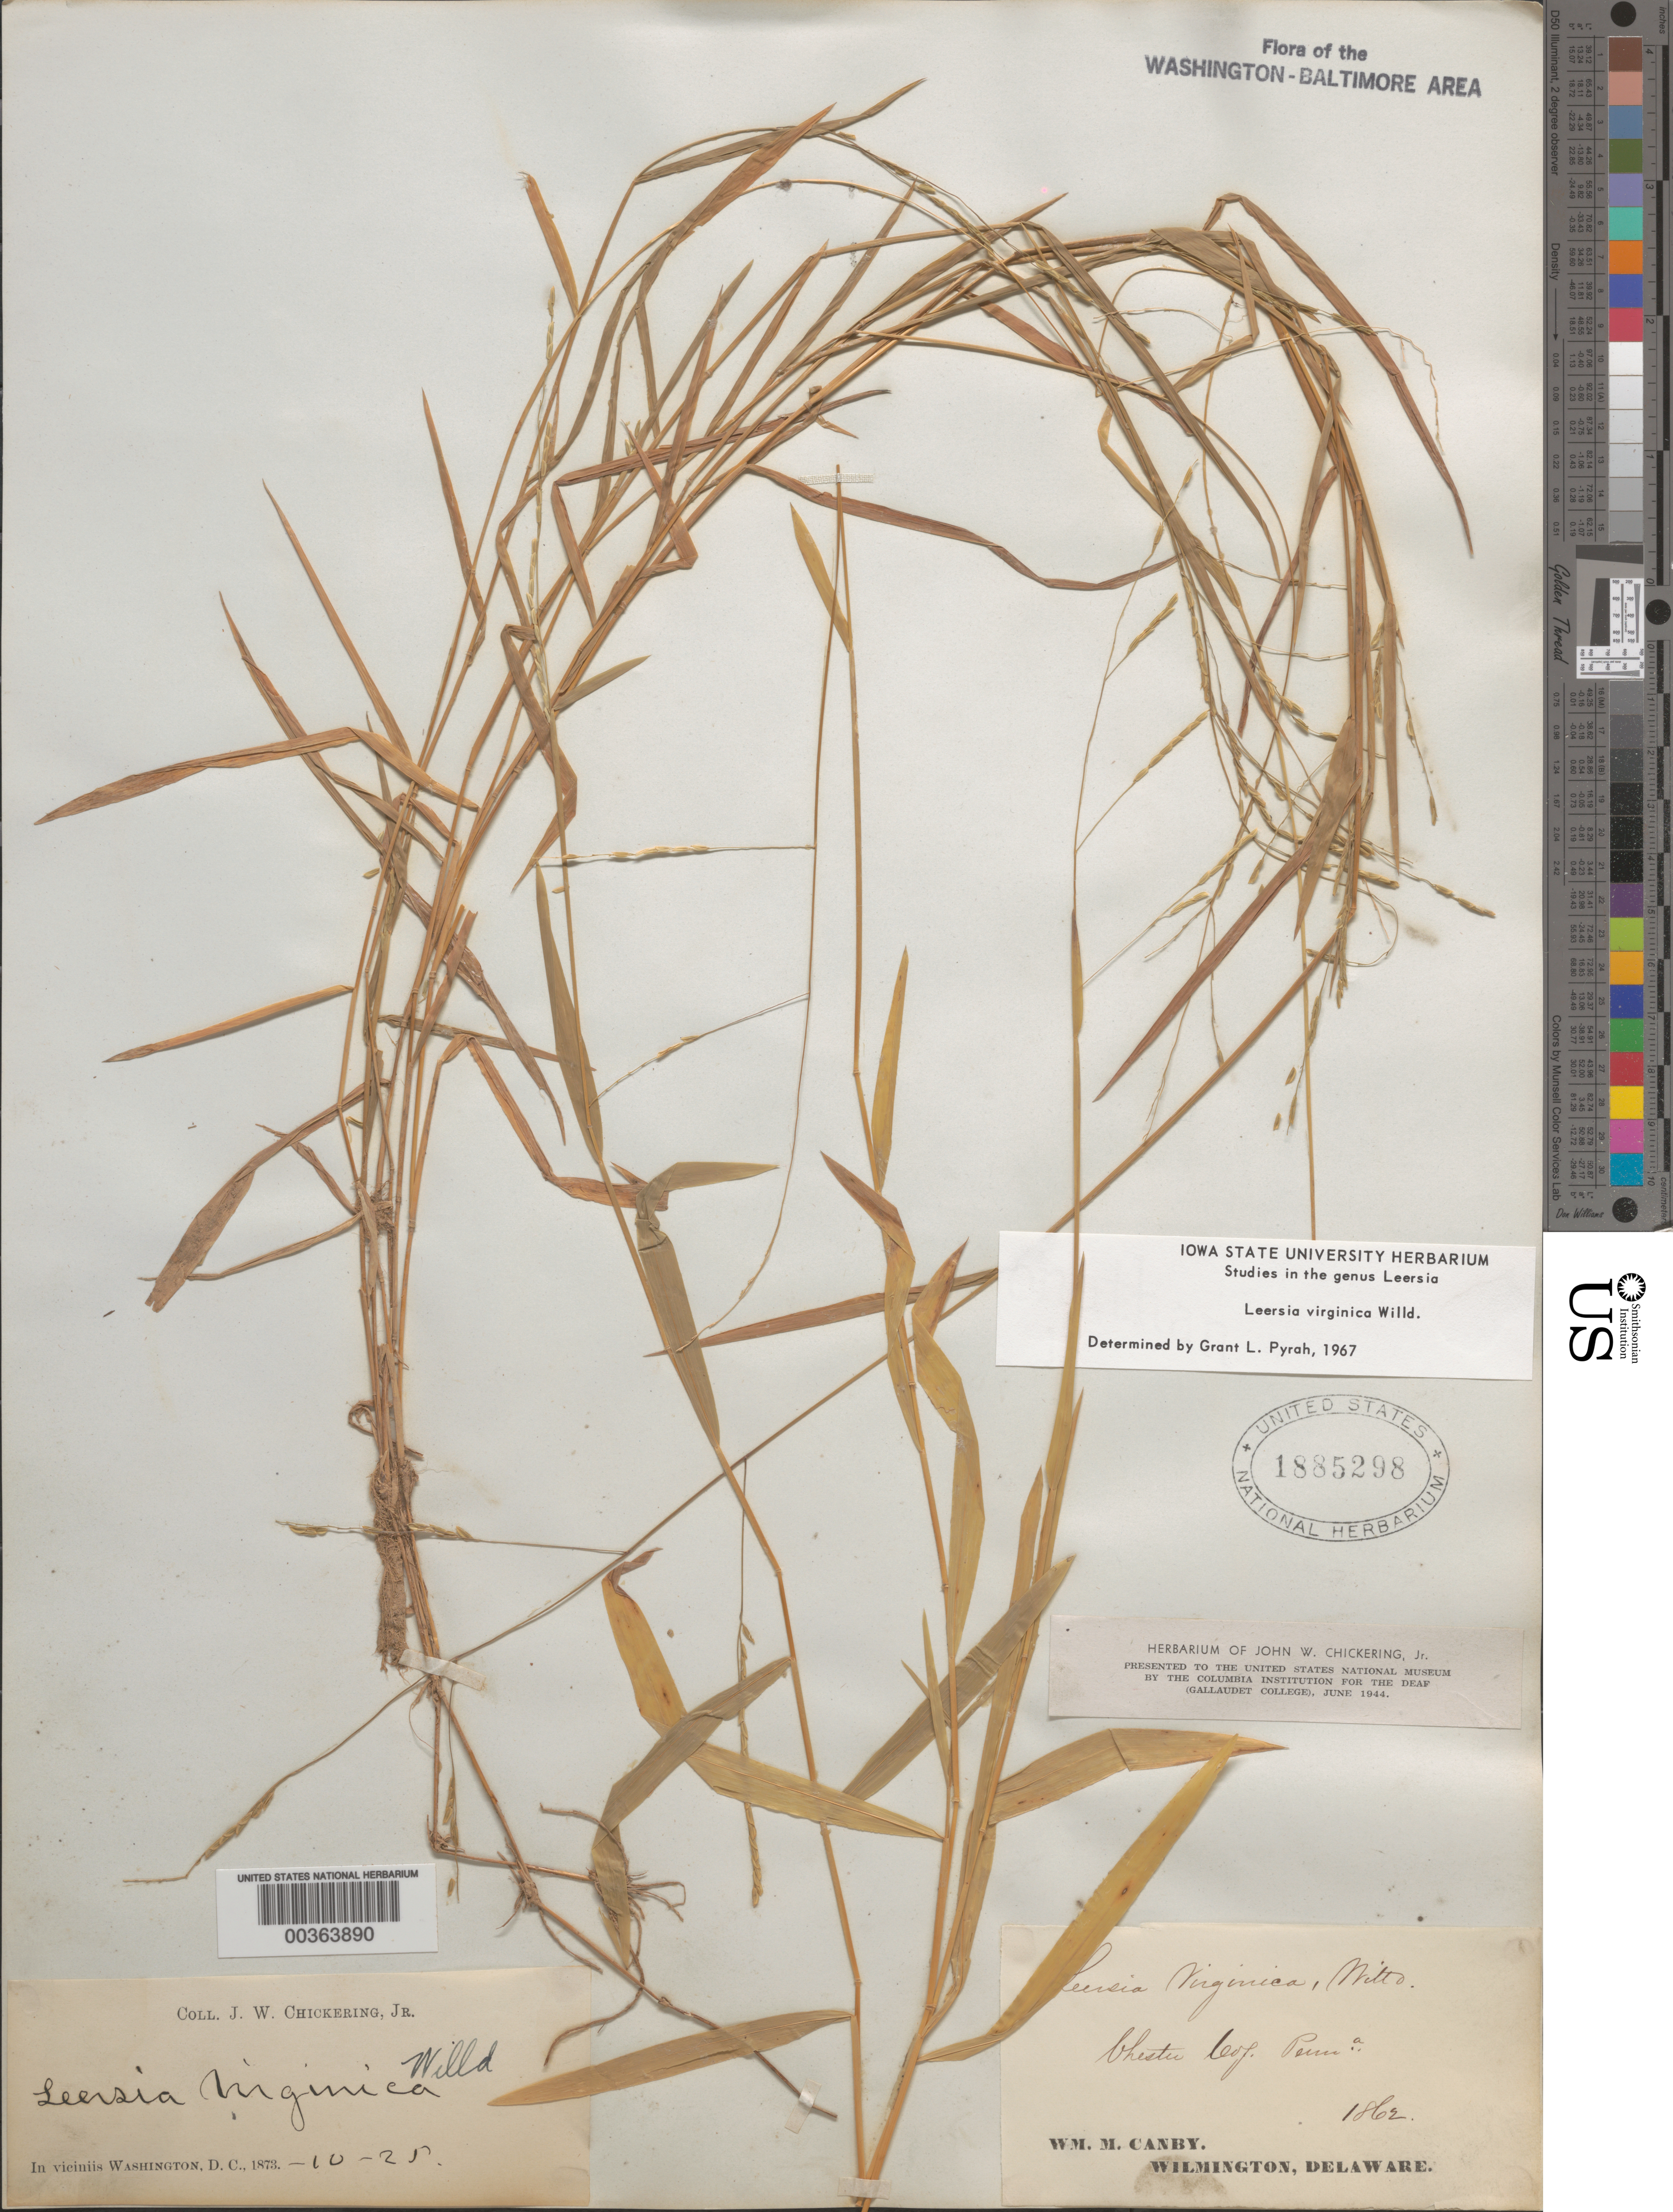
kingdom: Plantae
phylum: Tracheophyta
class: Liliopsida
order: Poales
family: Poaceae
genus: Leersia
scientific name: Leersia virginica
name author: Willd.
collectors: J. W. Chickering Jr.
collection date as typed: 25 Oct 1873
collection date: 1873-10-25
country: United States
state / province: District of Columbia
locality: Washington DC area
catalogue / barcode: US 1885298